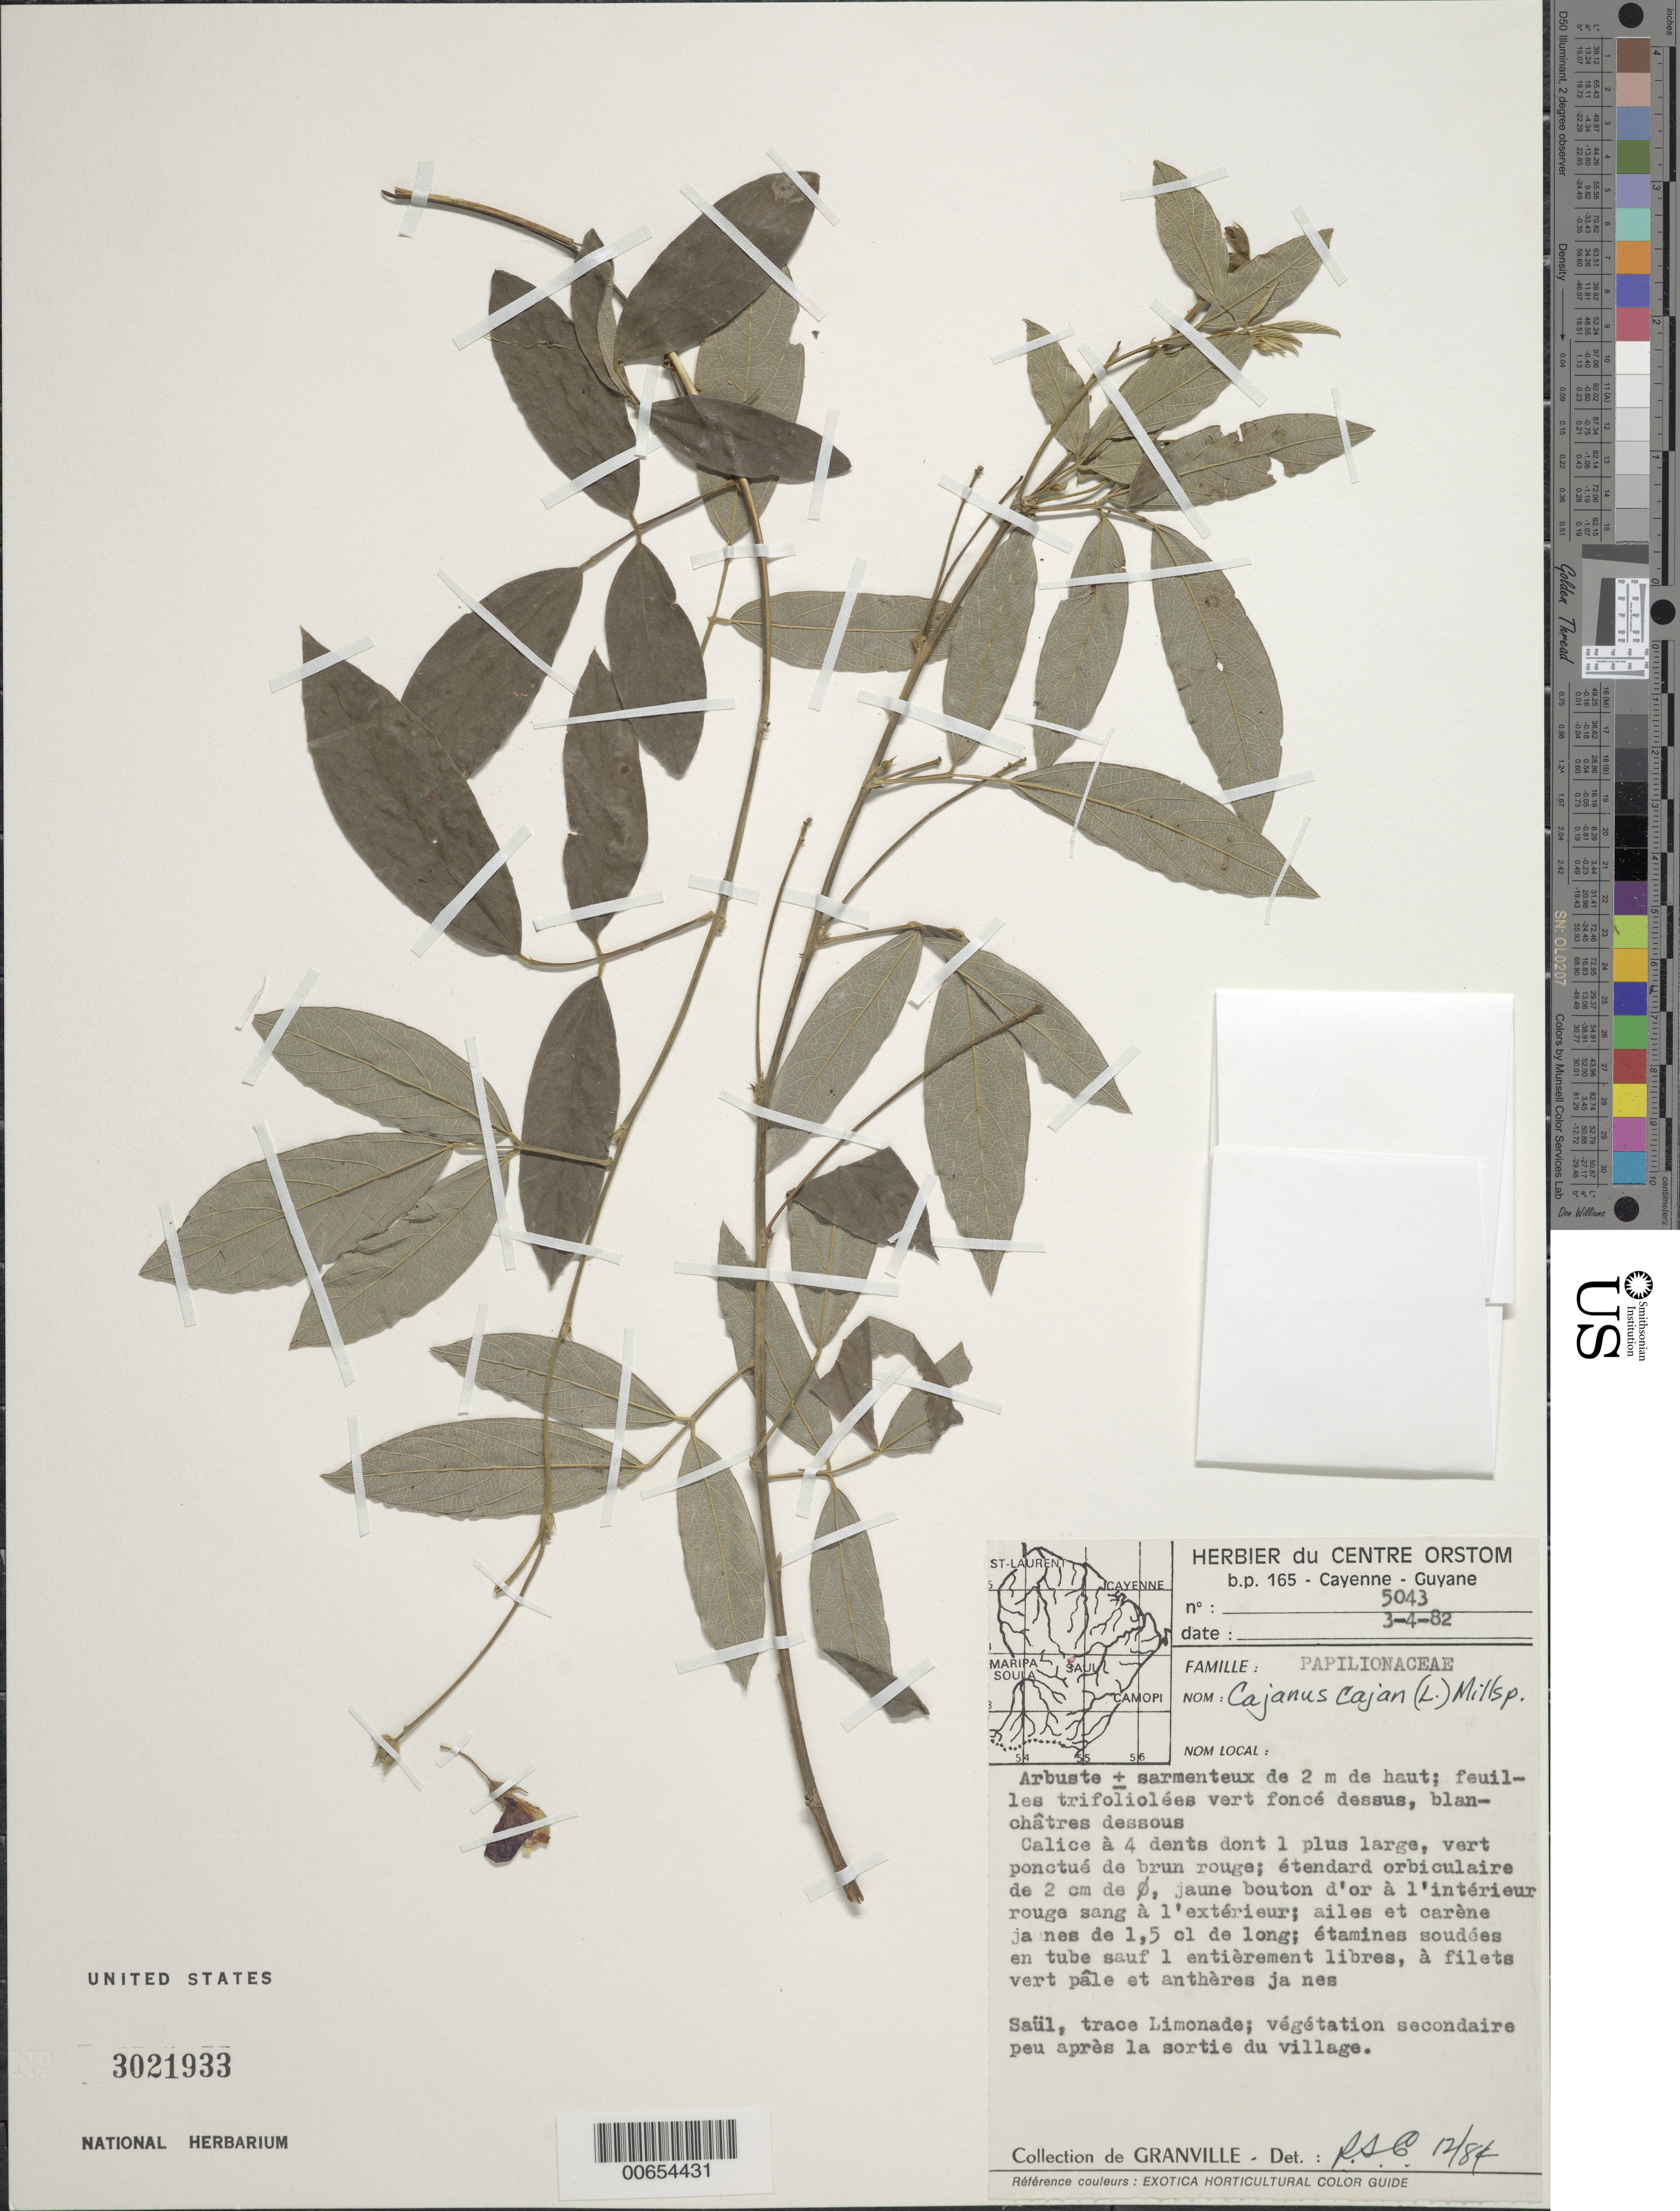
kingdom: Plantae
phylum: Tracheophyta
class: Magnoliopsida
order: Fabales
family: Fabaceae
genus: Cajanus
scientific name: Cajanus cajan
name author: (L.) Huth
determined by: Cowan, R. S.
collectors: J.-J. de Granville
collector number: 5043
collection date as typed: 3-Apr-82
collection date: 1982-04-03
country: French Guiana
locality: Saül, Tracé Limonade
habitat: Secondary vegetation, just beyond village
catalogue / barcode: US 3021933